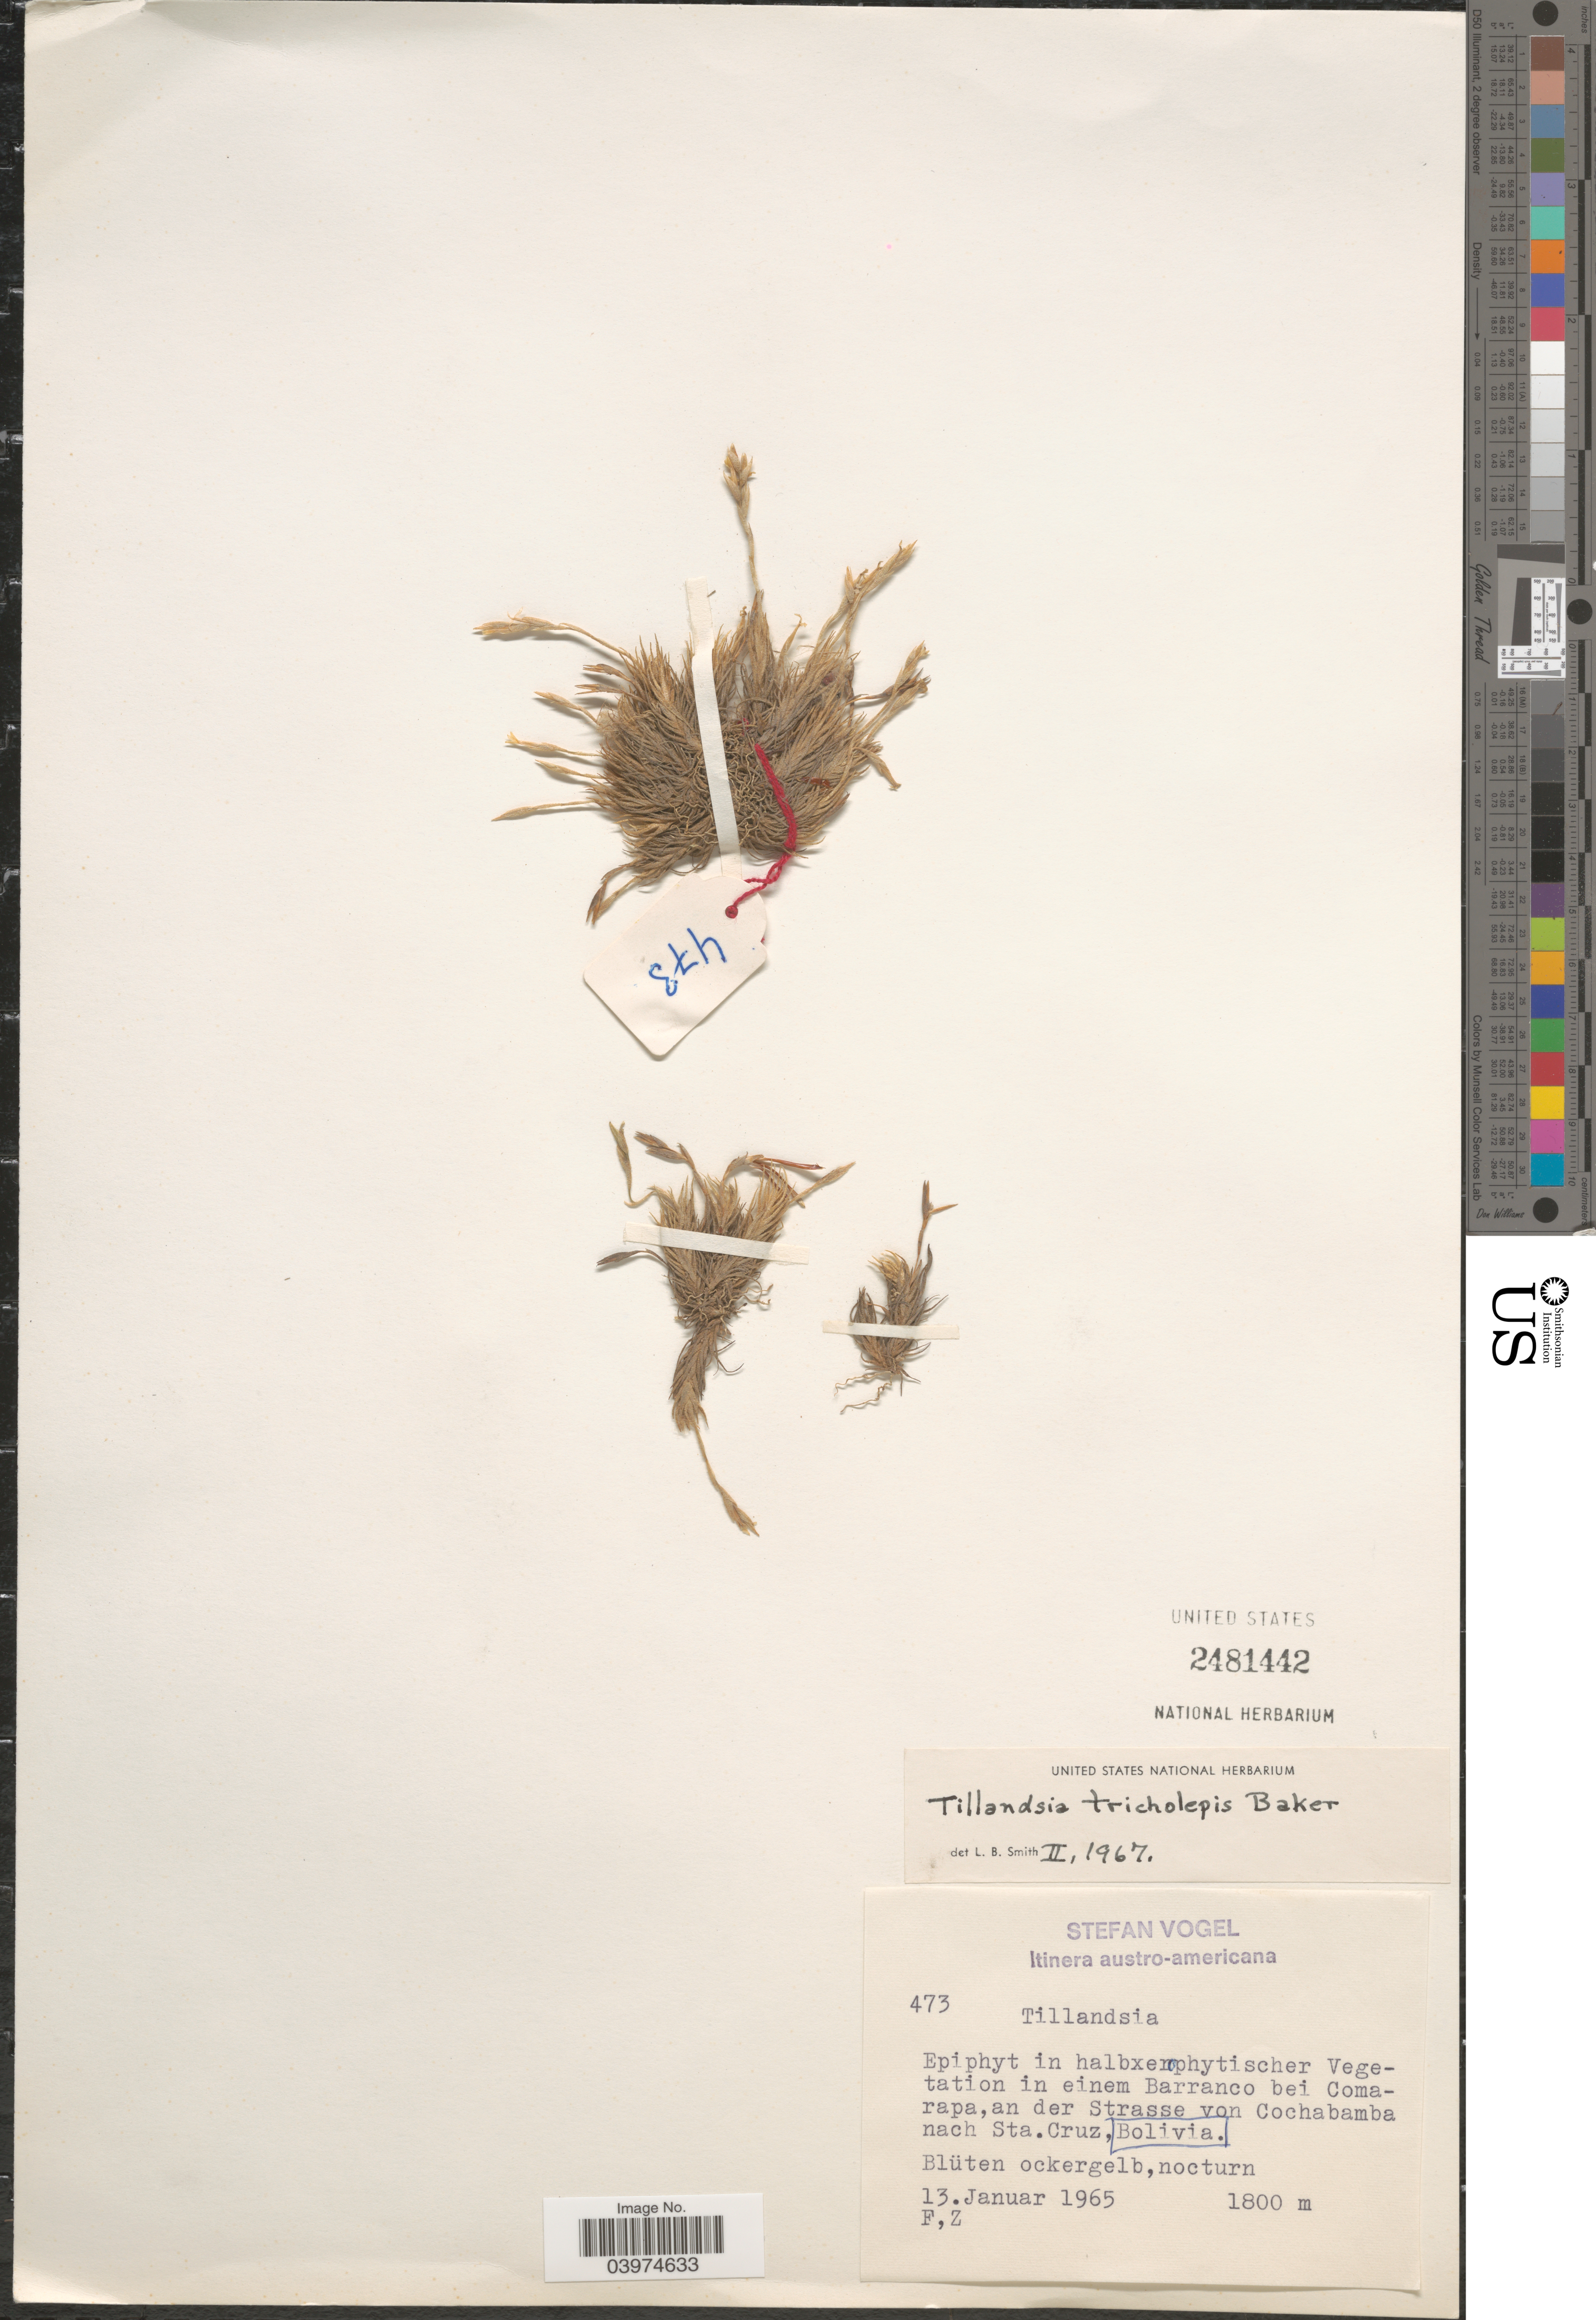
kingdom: Plantae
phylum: Tracheophyta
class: Liliopsida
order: Poales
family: Bromeliaceae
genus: Tillandsia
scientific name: Tillandsia tricholepis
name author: Baker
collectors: S. Vogel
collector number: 473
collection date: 1965-01-13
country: Bolivia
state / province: Santa Cruz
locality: In einem Barranco bei Comarapa, an der Strasse von Cochabamba nach Sta. Cruz.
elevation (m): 1800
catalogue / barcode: US 2481442